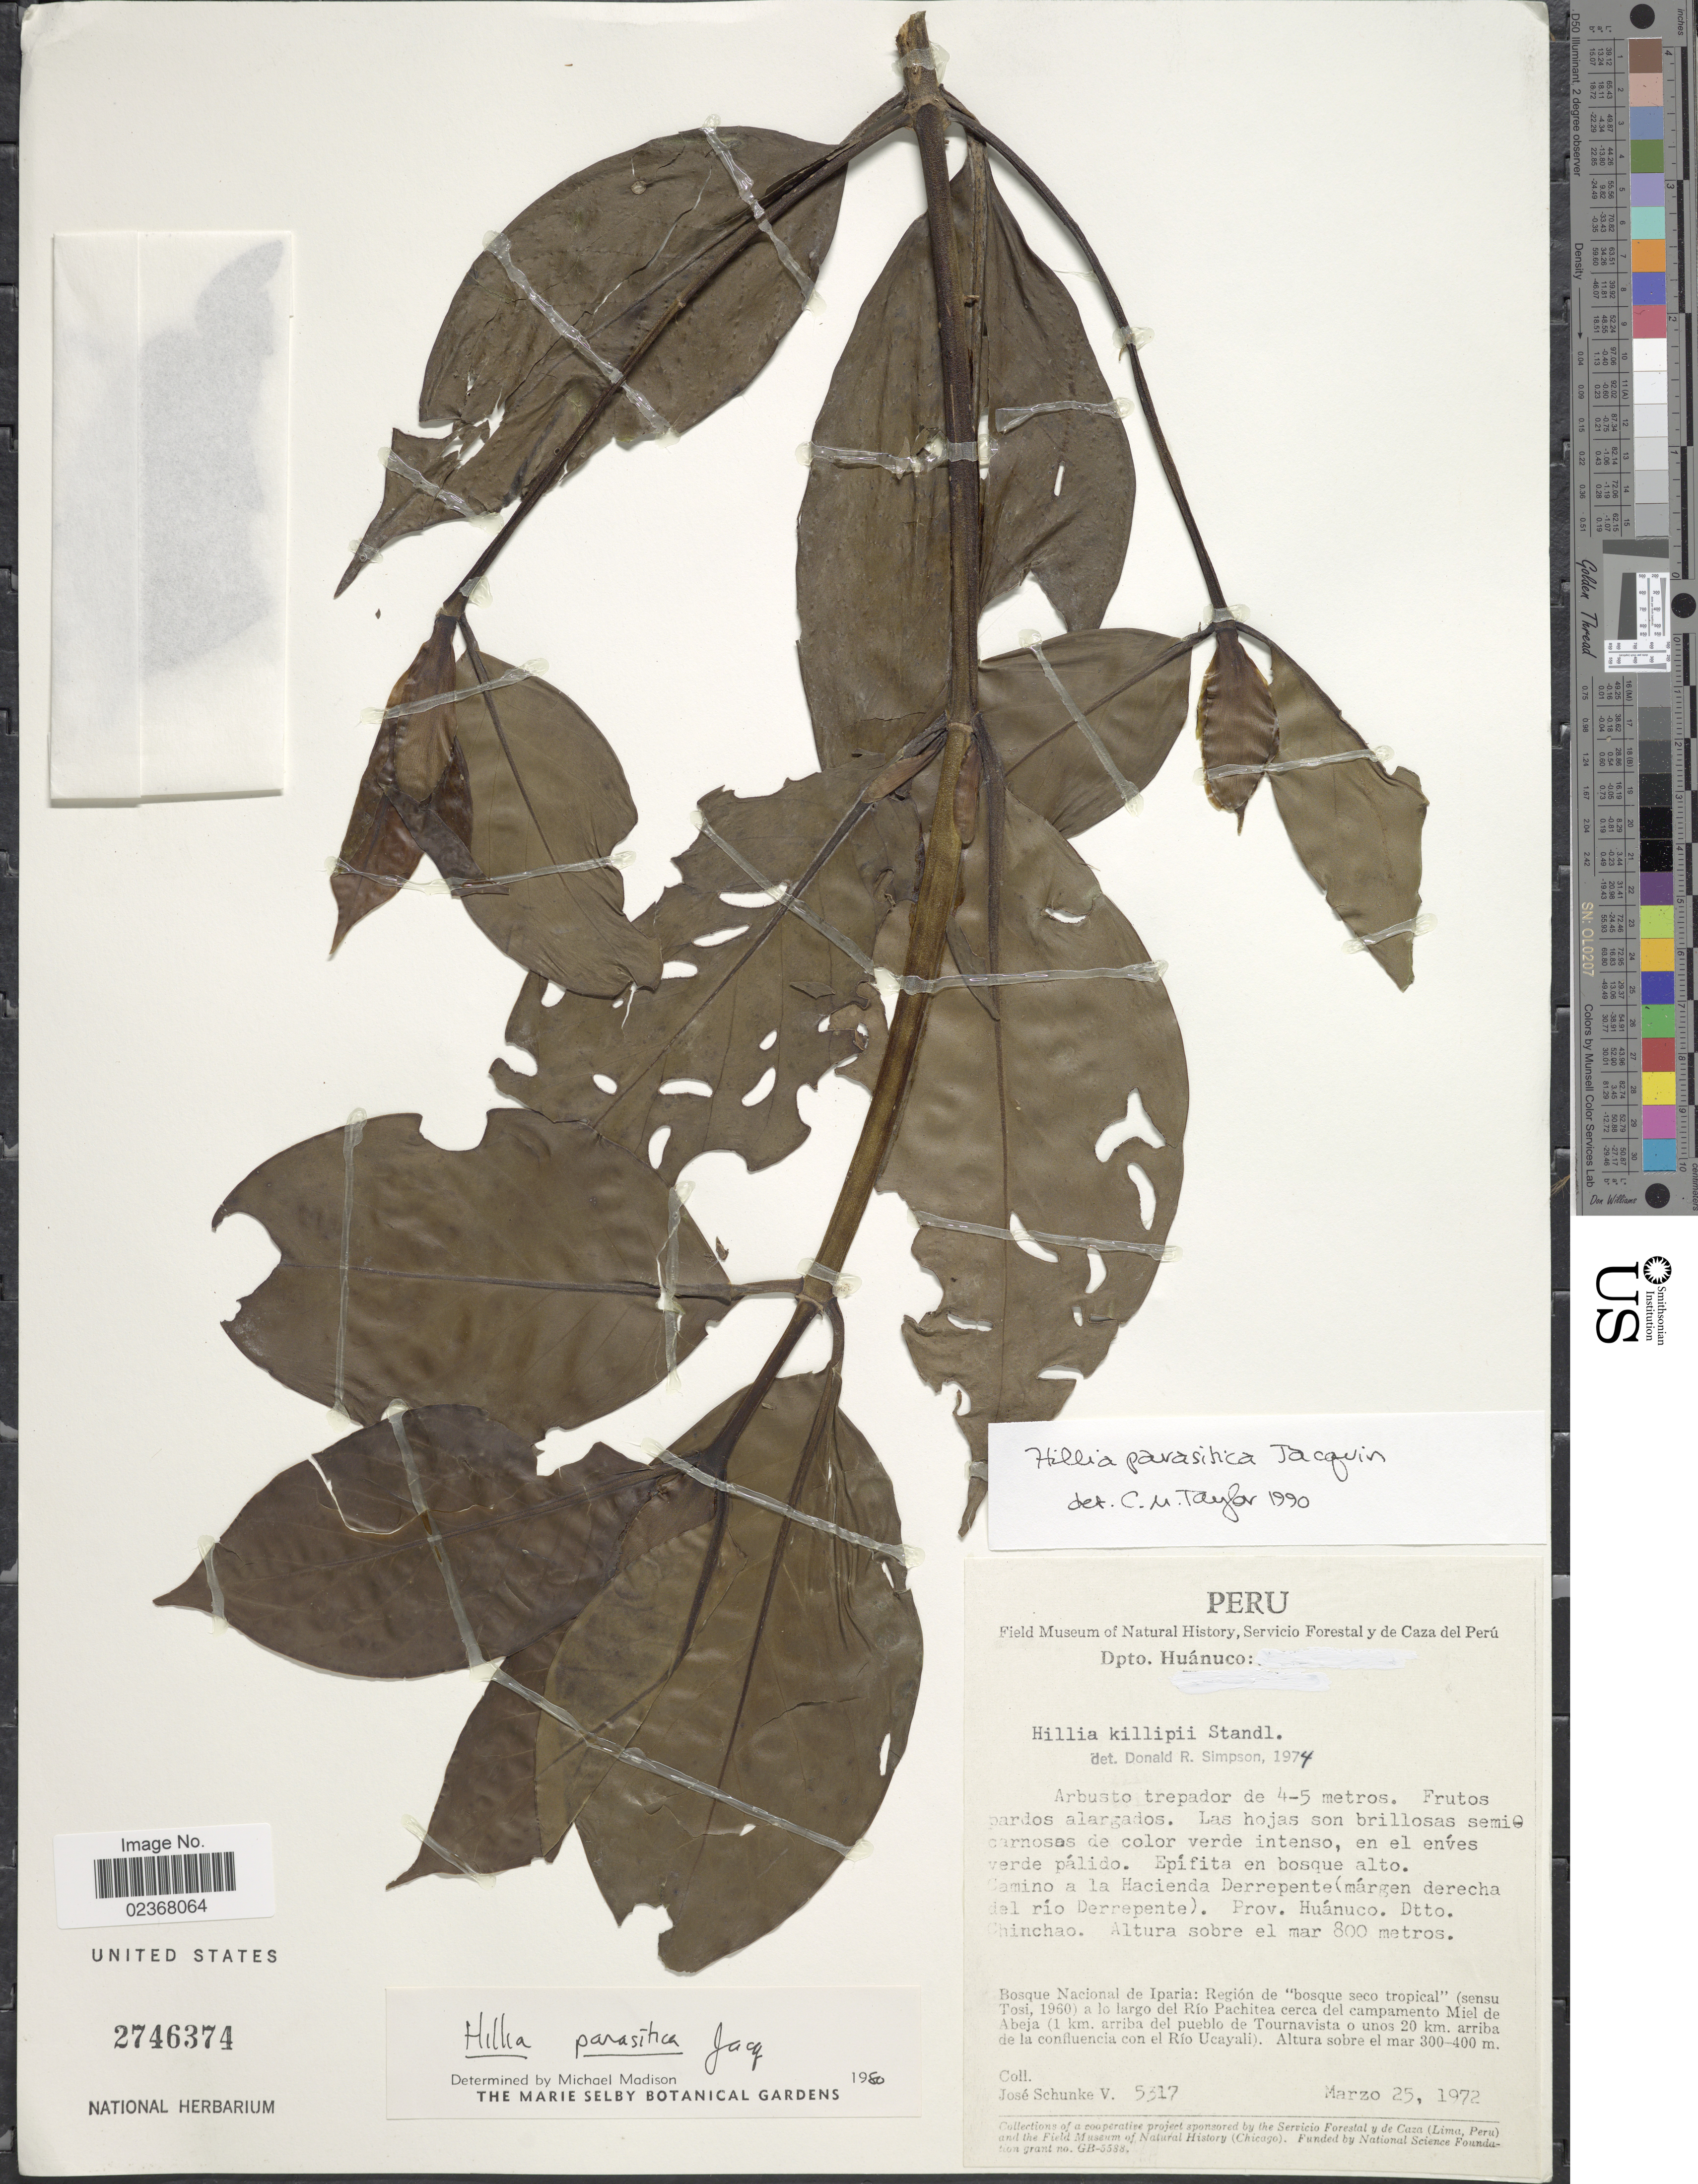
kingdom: Plantae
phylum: Tracheophyta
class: Magnoliopsida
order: Gentianales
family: Rubiaceae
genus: Hillia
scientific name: Hillia parasitica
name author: Jacq.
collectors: J. Schunke Vigo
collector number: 5317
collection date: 1972-03-25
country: Peru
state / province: Huánuco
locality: Camino a la Hacienda Derrepente (margem derecha del rio Derrepente, Prov. Huanuco. Dtto. Chinchao. Bosque Nacional de Iparia: Region de "Bosque seco tropical" (sensu Tosi, 1960) a lo largo del Rio Pachitea cerca del campamento Miel de Abeja (1 km. arriba del pueblo de Tournavista o unos 20 km. arriba de la confluencia con el Rio Ucayali [unsure placement]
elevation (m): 800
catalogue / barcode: US 2746374